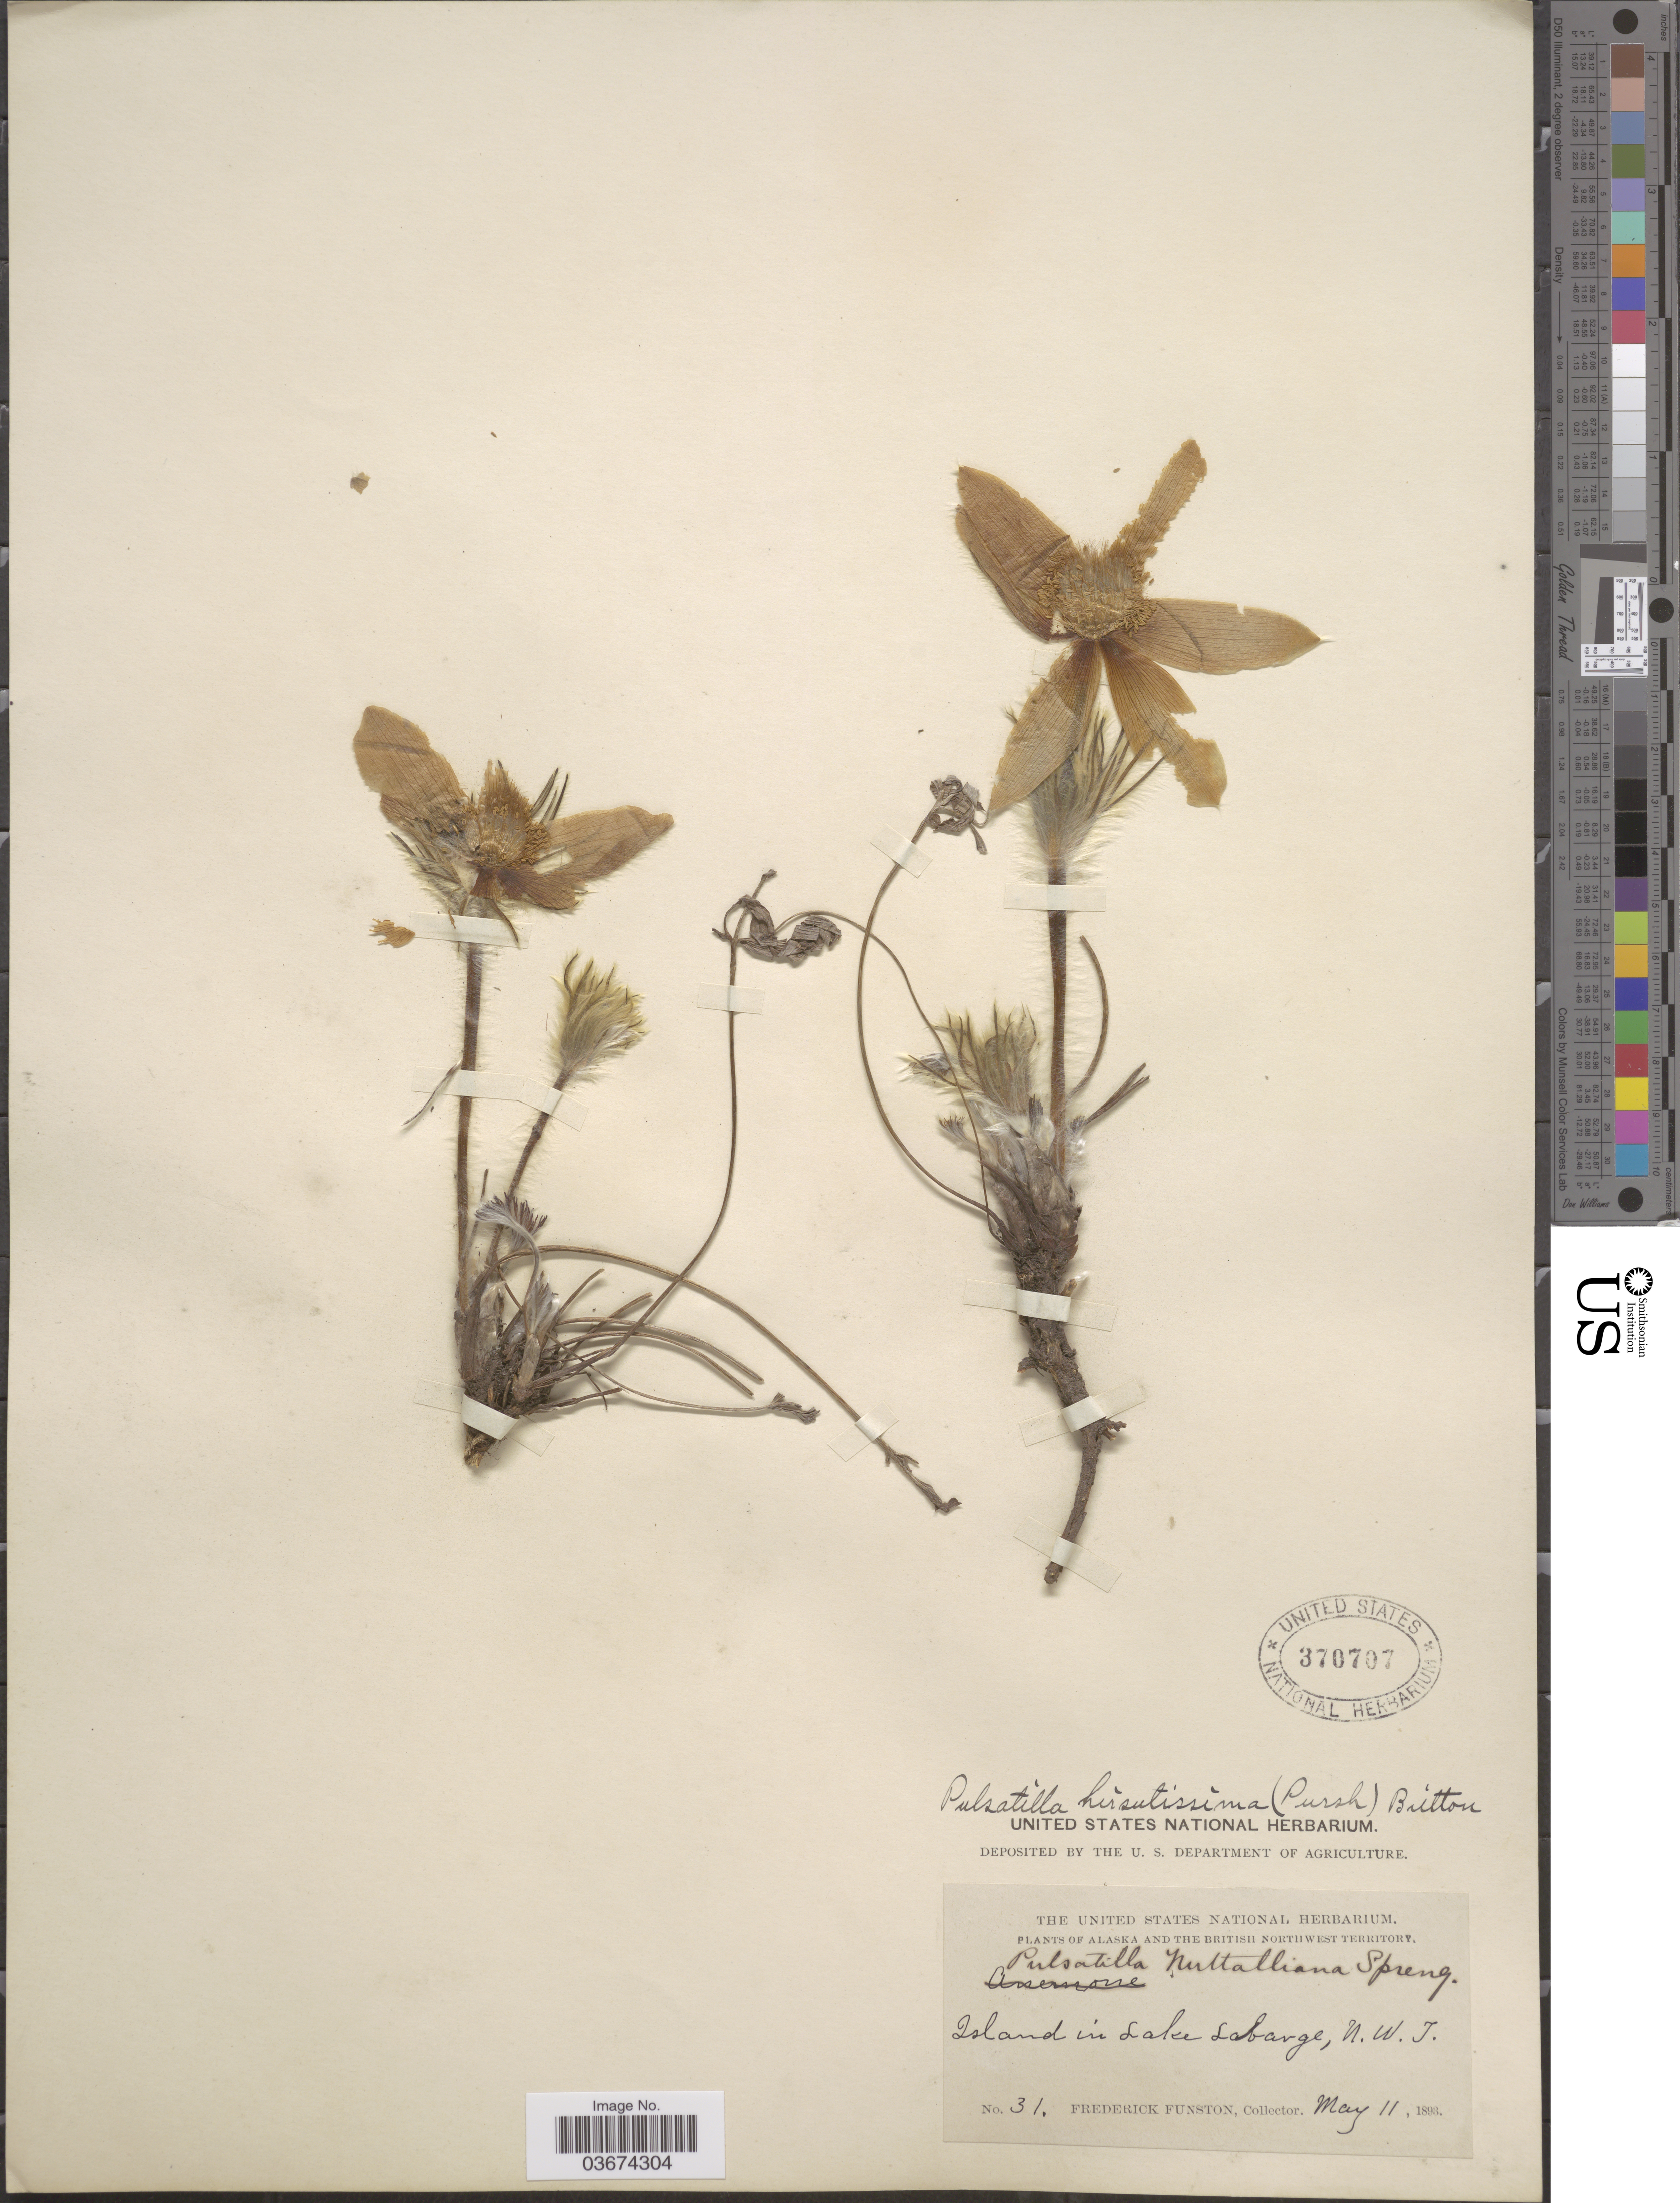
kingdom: Plantae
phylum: Tracheophyta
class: Magnoliopsida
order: Ranunculales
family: Ranunculaceae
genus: Pulsatilla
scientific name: Pulsatilla nuttalliana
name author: (DC.) Bercht. & J. Presl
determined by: Strong, Mark T., (BOT), Smithsonian Institution - National Museum of Natural History (UNITED STATES)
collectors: F. Funston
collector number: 31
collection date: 1893-05-11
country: Canada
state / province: Northwest Territories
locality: The British Northwest Territory. Island in Lake Labarge.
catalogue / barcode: US 370707